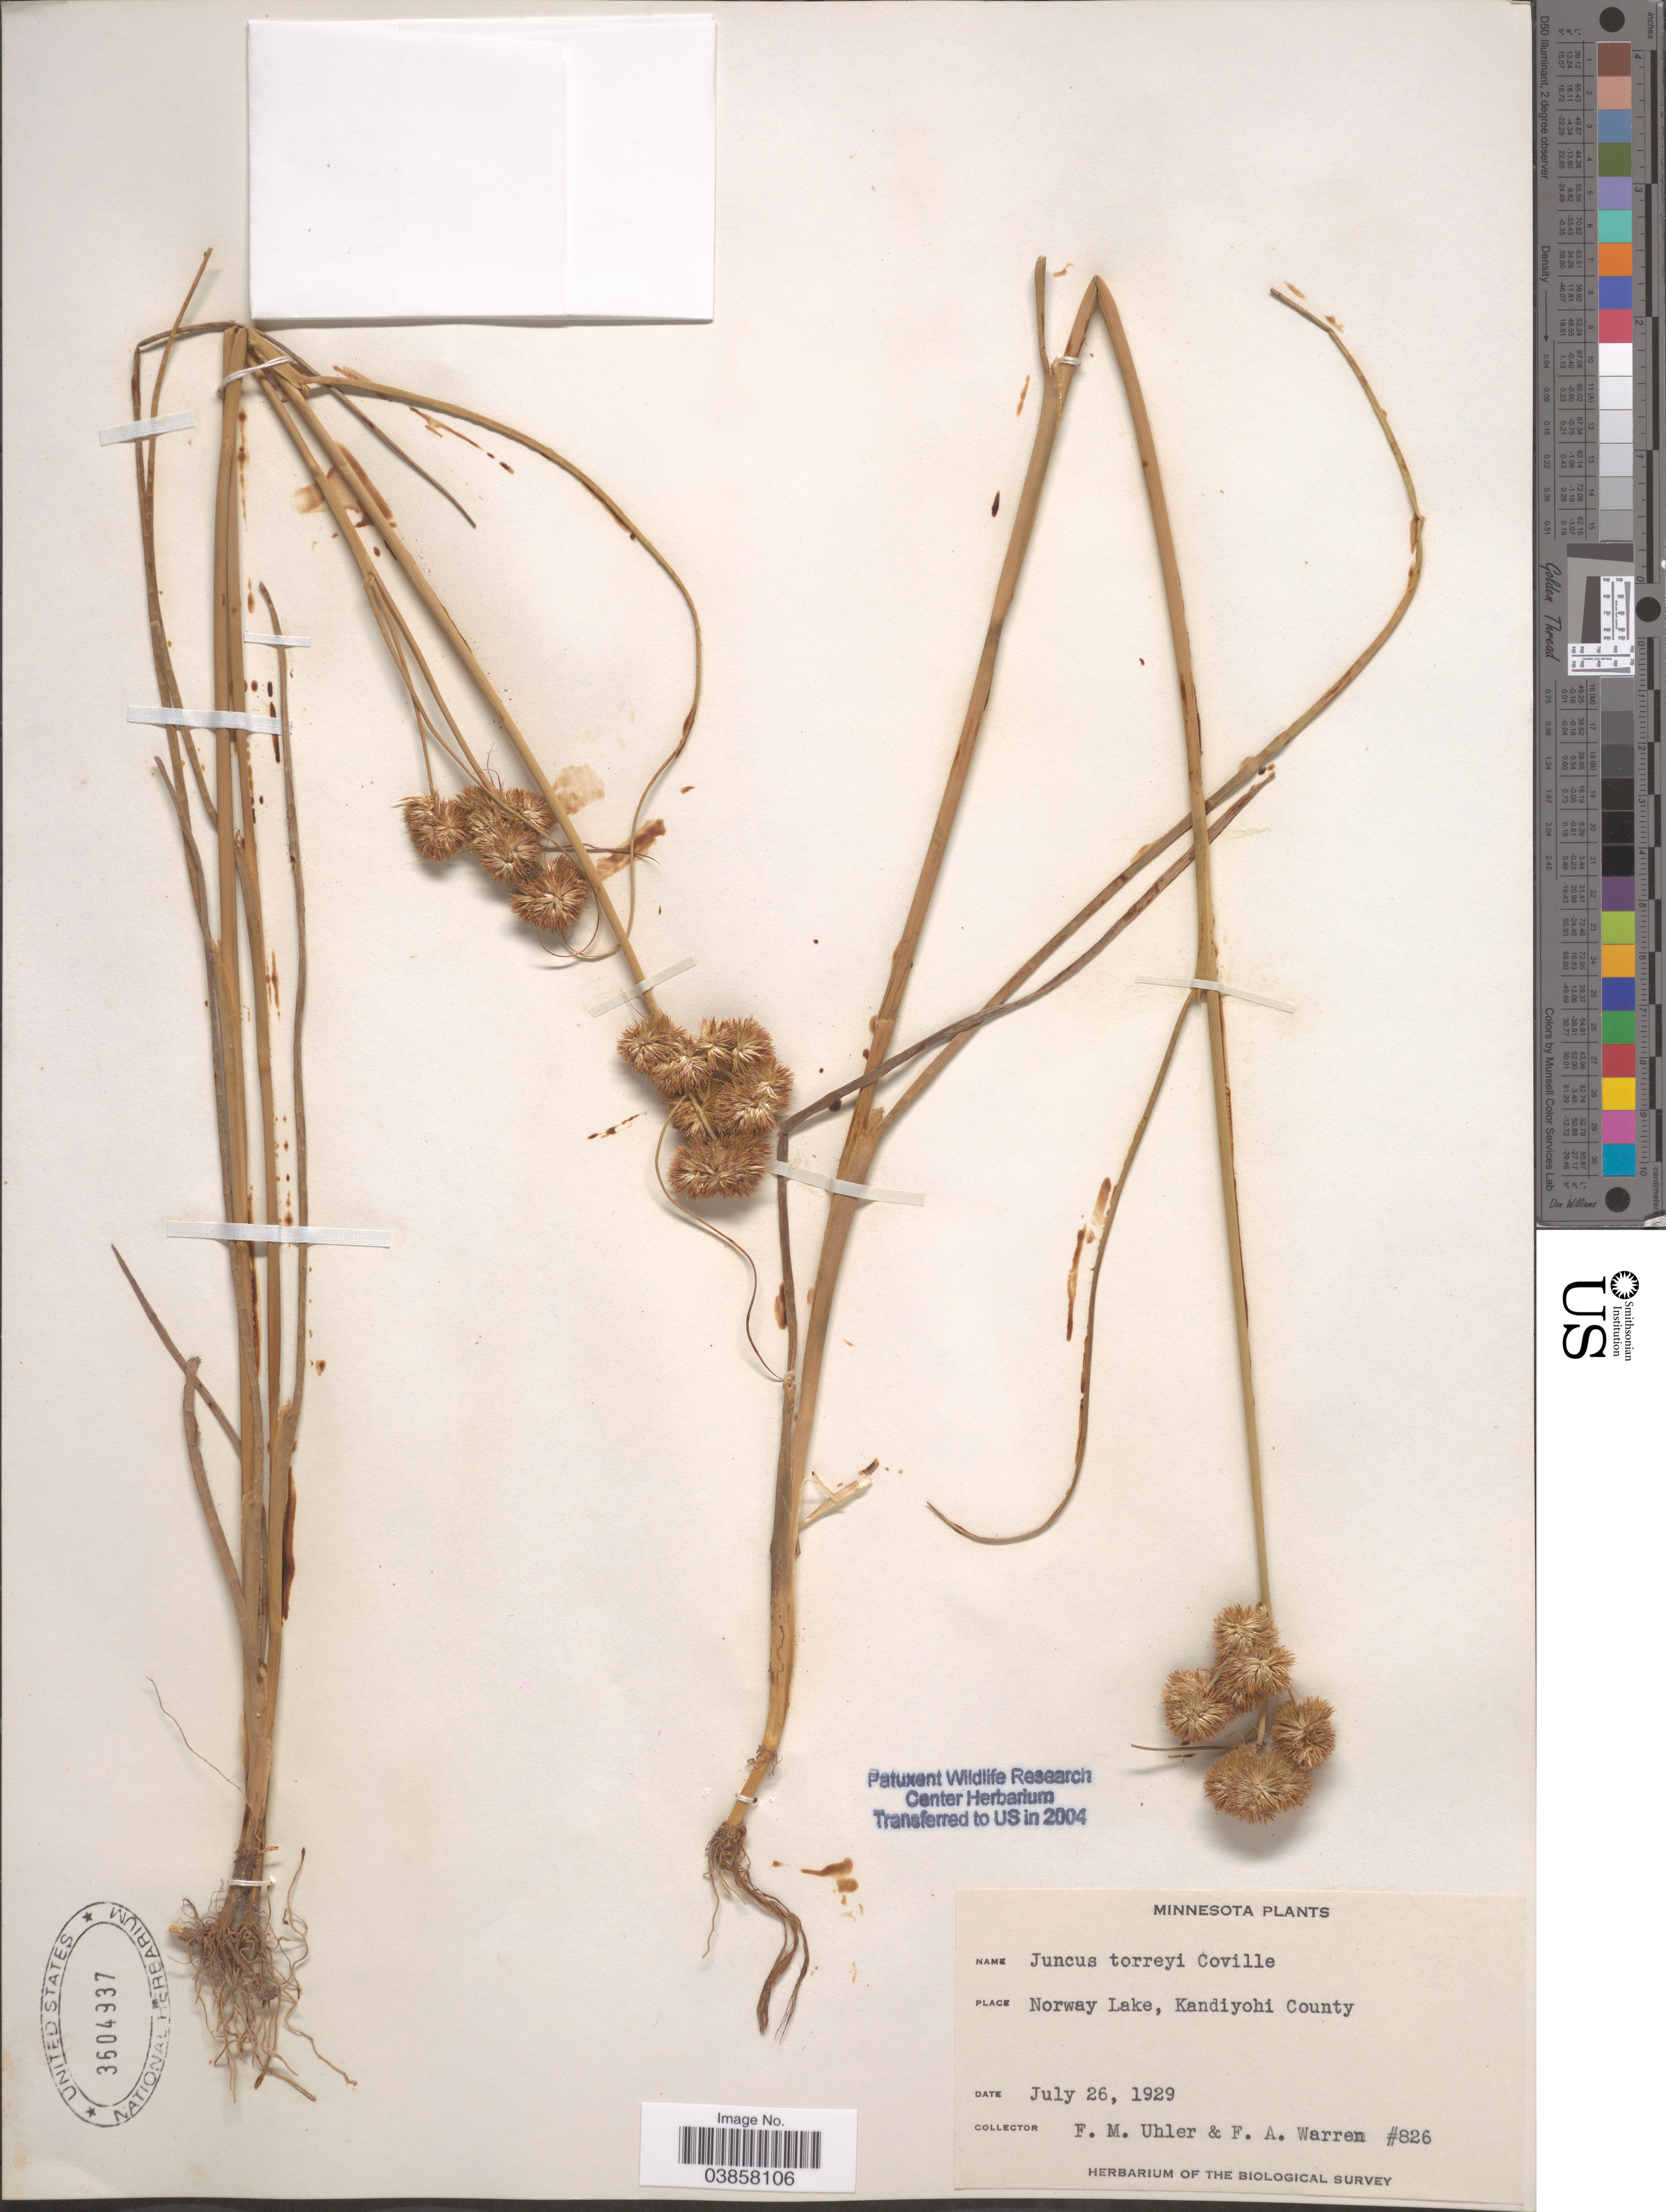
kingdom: Plantae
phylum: Tracheophyta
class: Liliopsida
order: Poales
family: Juncaceae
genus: Juncus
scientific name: Juncus torreyi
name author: Coville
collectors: F. M. Uhler & F. Warren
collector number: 826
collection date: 1929-07-26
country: United States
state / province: Minnesota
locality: Norway Lake, Kandiyohi County.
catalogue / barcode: US 3604937